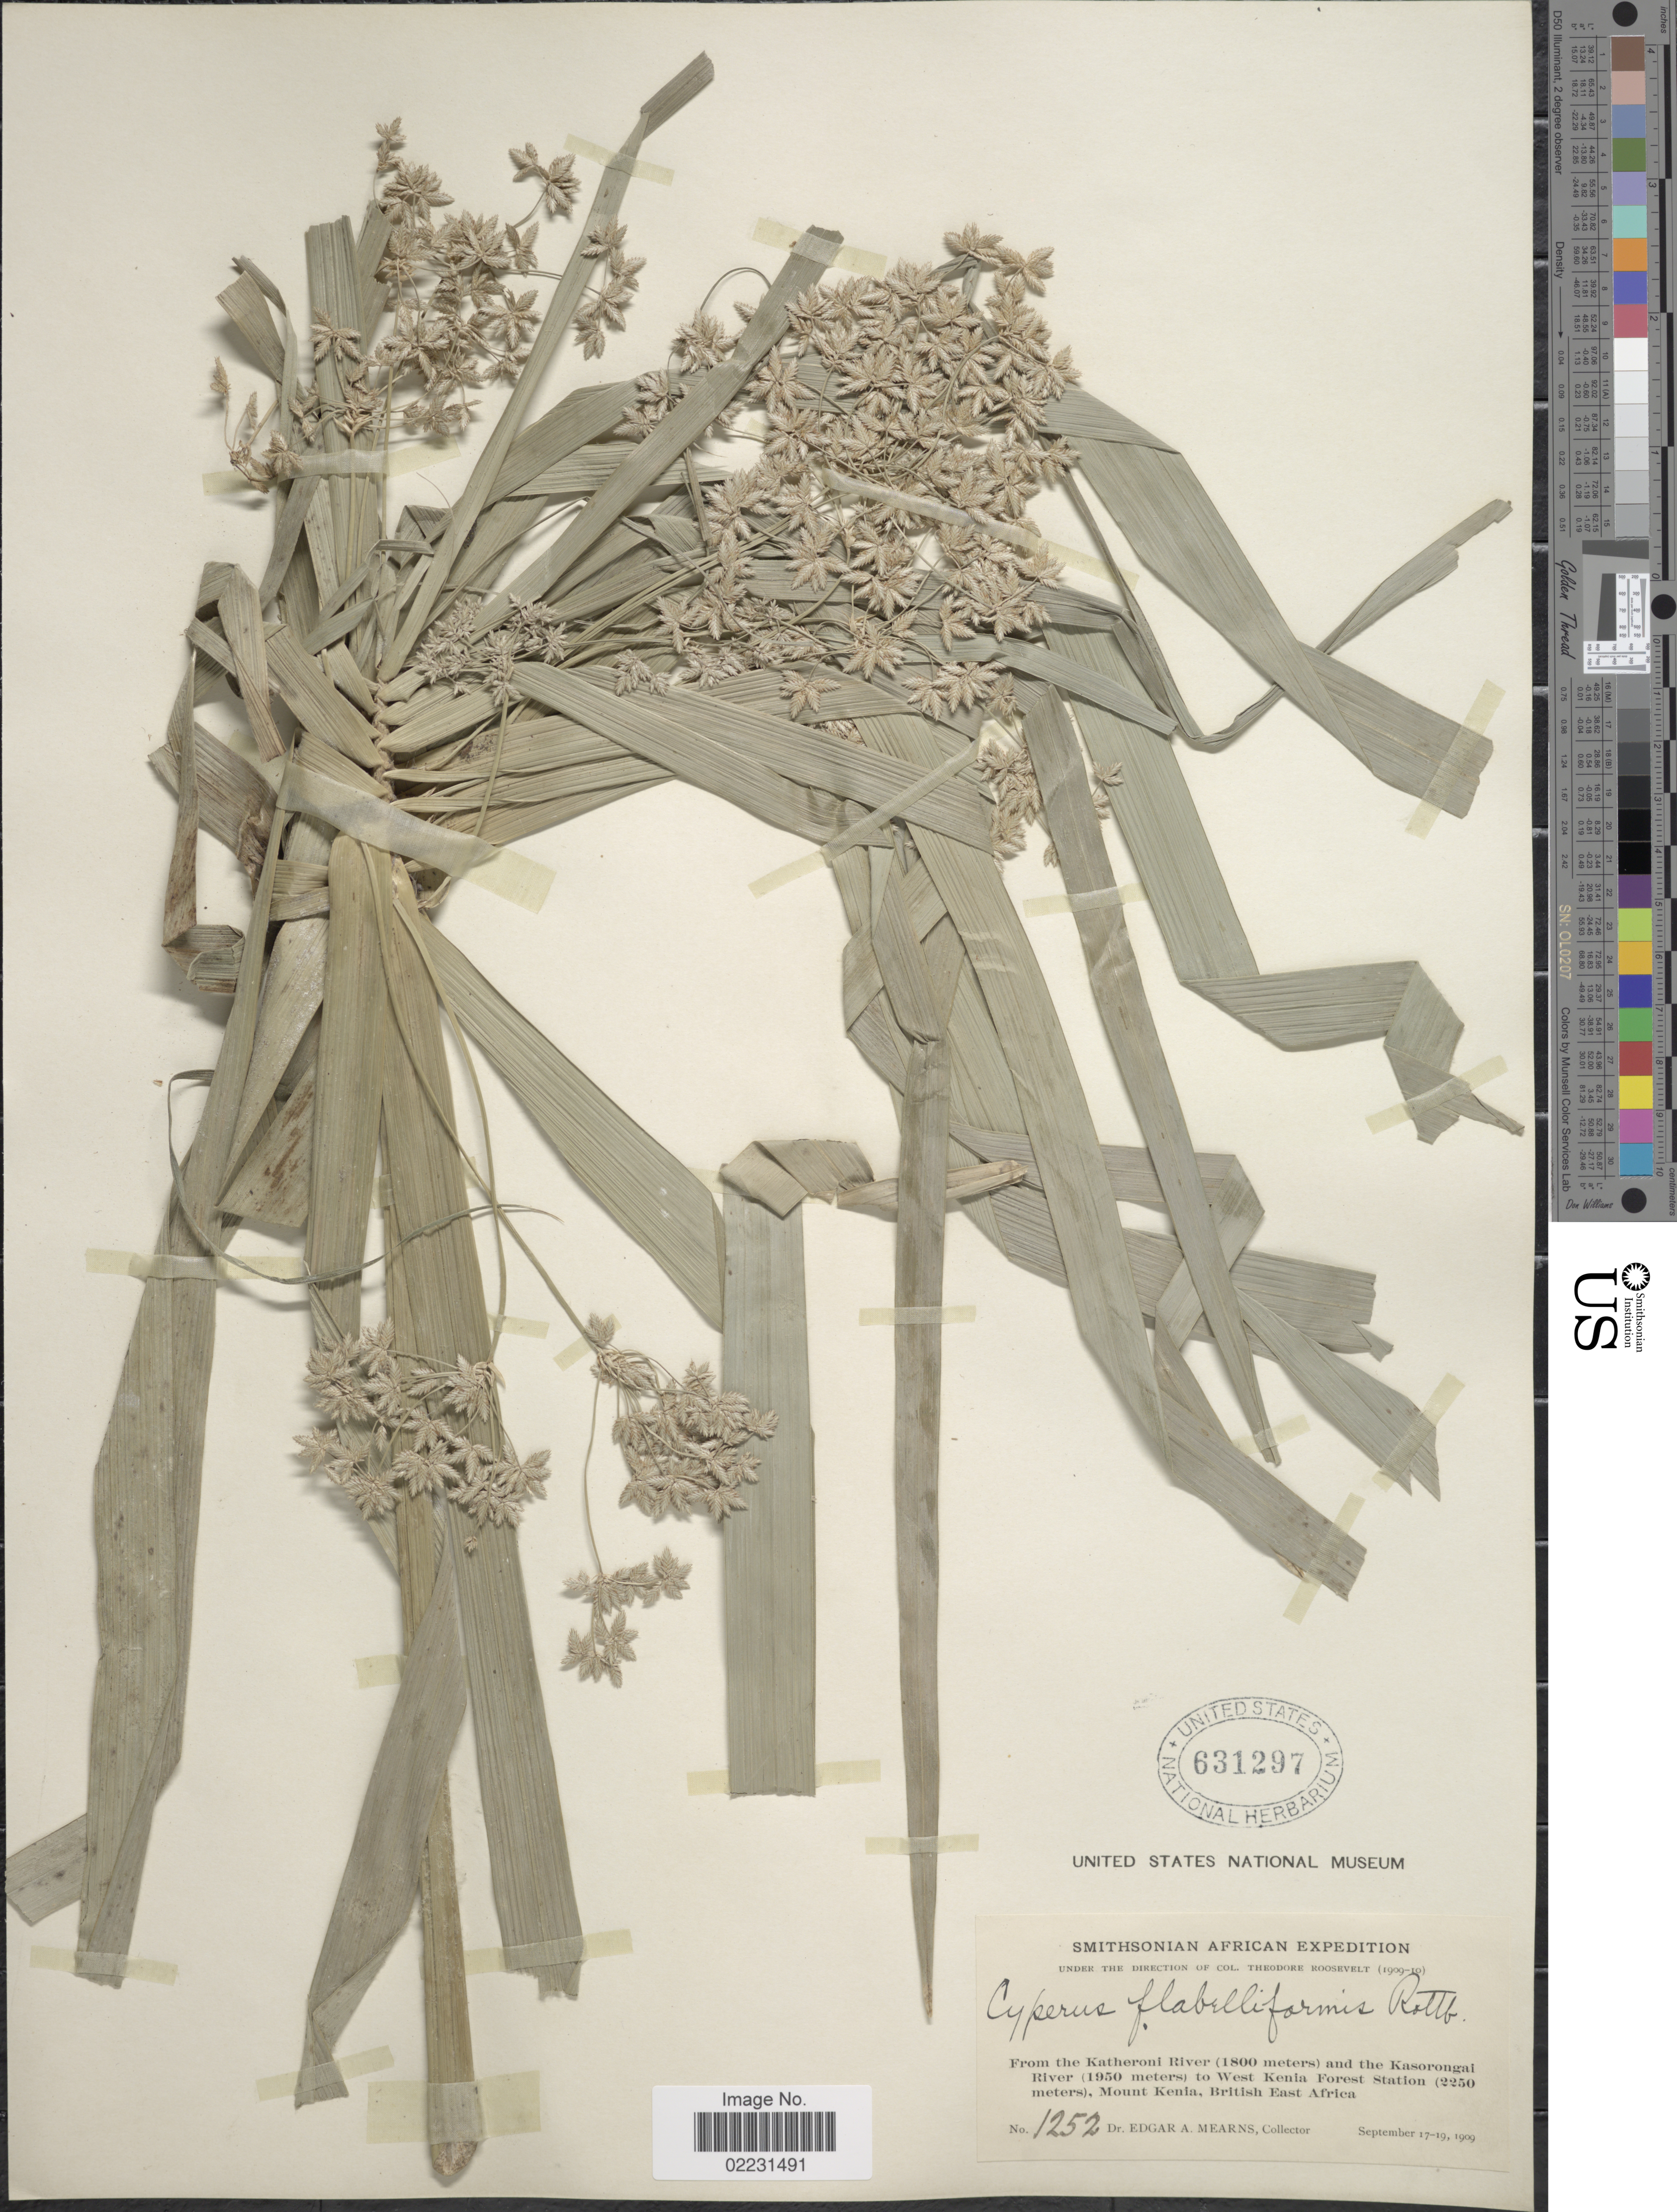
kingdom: Plantae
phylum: Tracheophyta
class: Liliopsida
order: Poales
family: Cyperaceae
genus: Cyperus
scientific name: Cyperus involucratus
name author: Rottb.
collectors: E. A. Mearns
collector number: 1252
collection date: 1909-09-17/1909-09-19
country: Kenya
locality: From the Katheroni River, and the Kasorongai River to West Kenia Forest Station, Mount Kenia, British East Africa.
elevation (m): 1800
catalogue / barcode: US 631297